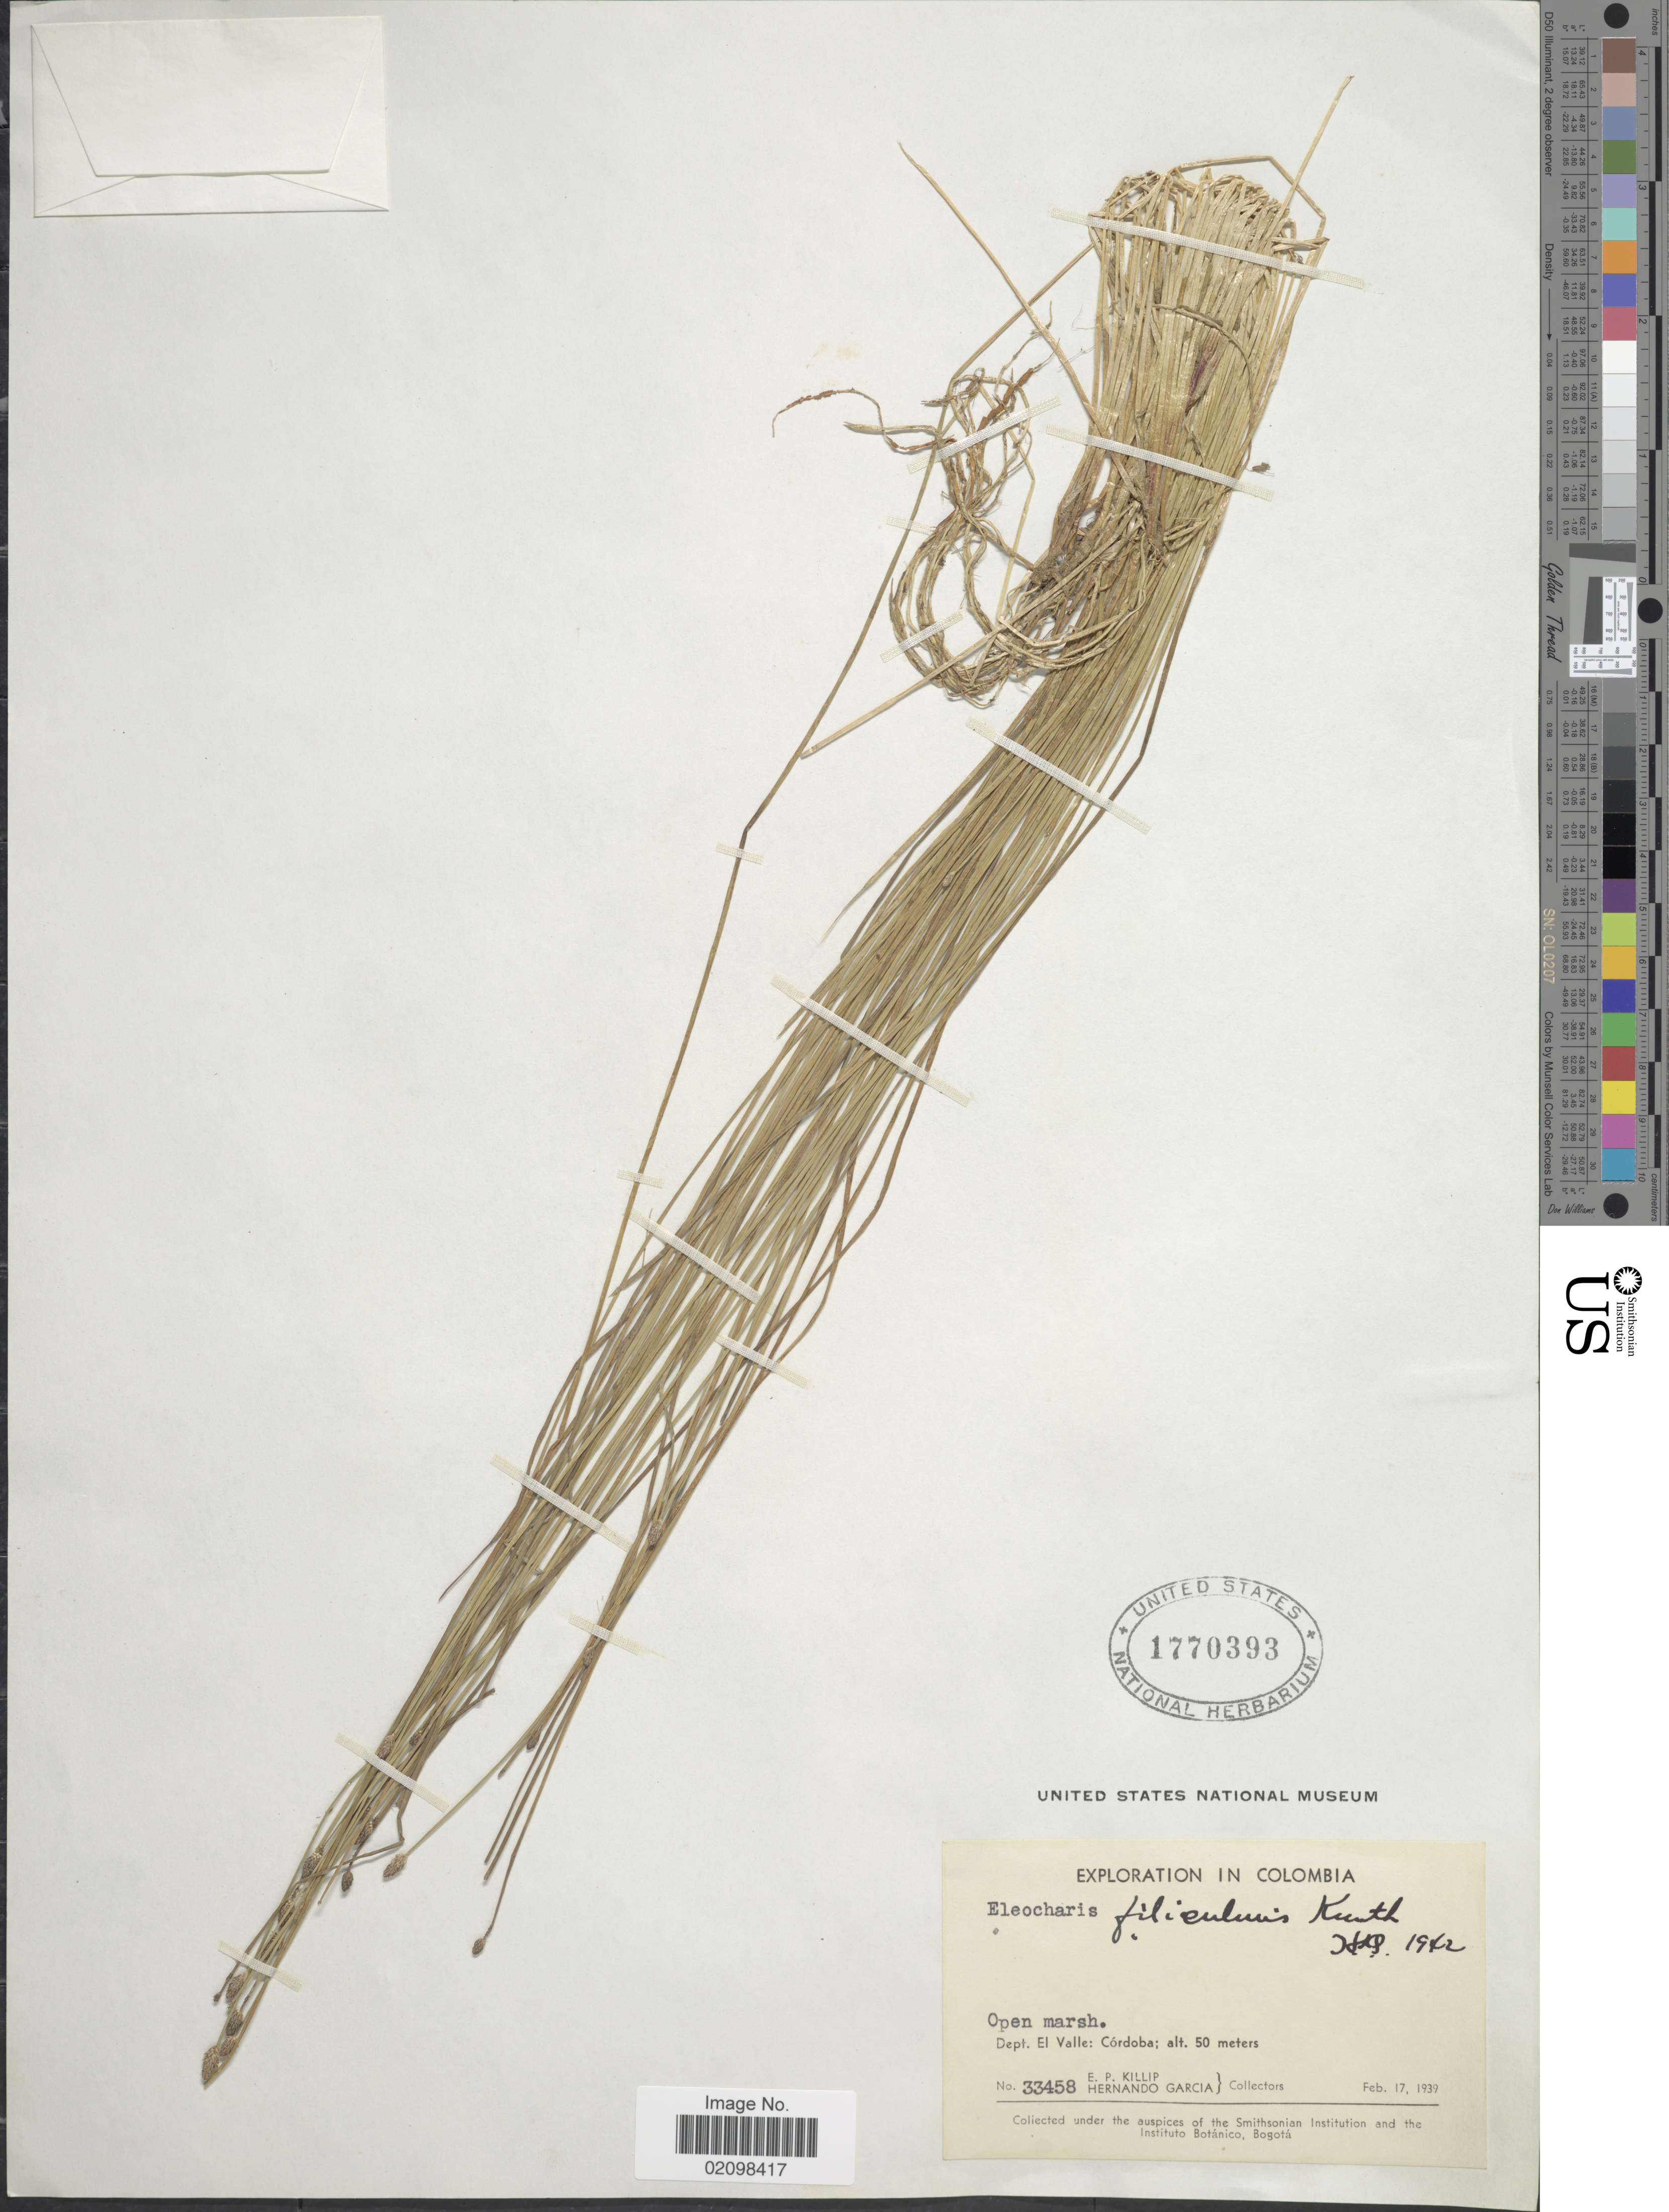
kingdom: Plantae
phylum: Tracheophyta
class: Liliopsida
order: Poales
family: Cyperaceae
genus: Eleocharis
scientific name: Eleocharis filiculmis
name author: Kunth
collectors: E. P. Killip & H. Garcia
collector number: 33458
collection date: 1939-02-17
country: Colombia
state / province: Valle del Cauca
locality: Dept. El Valle: Córdoba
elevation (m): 50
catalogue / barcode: US 1770393